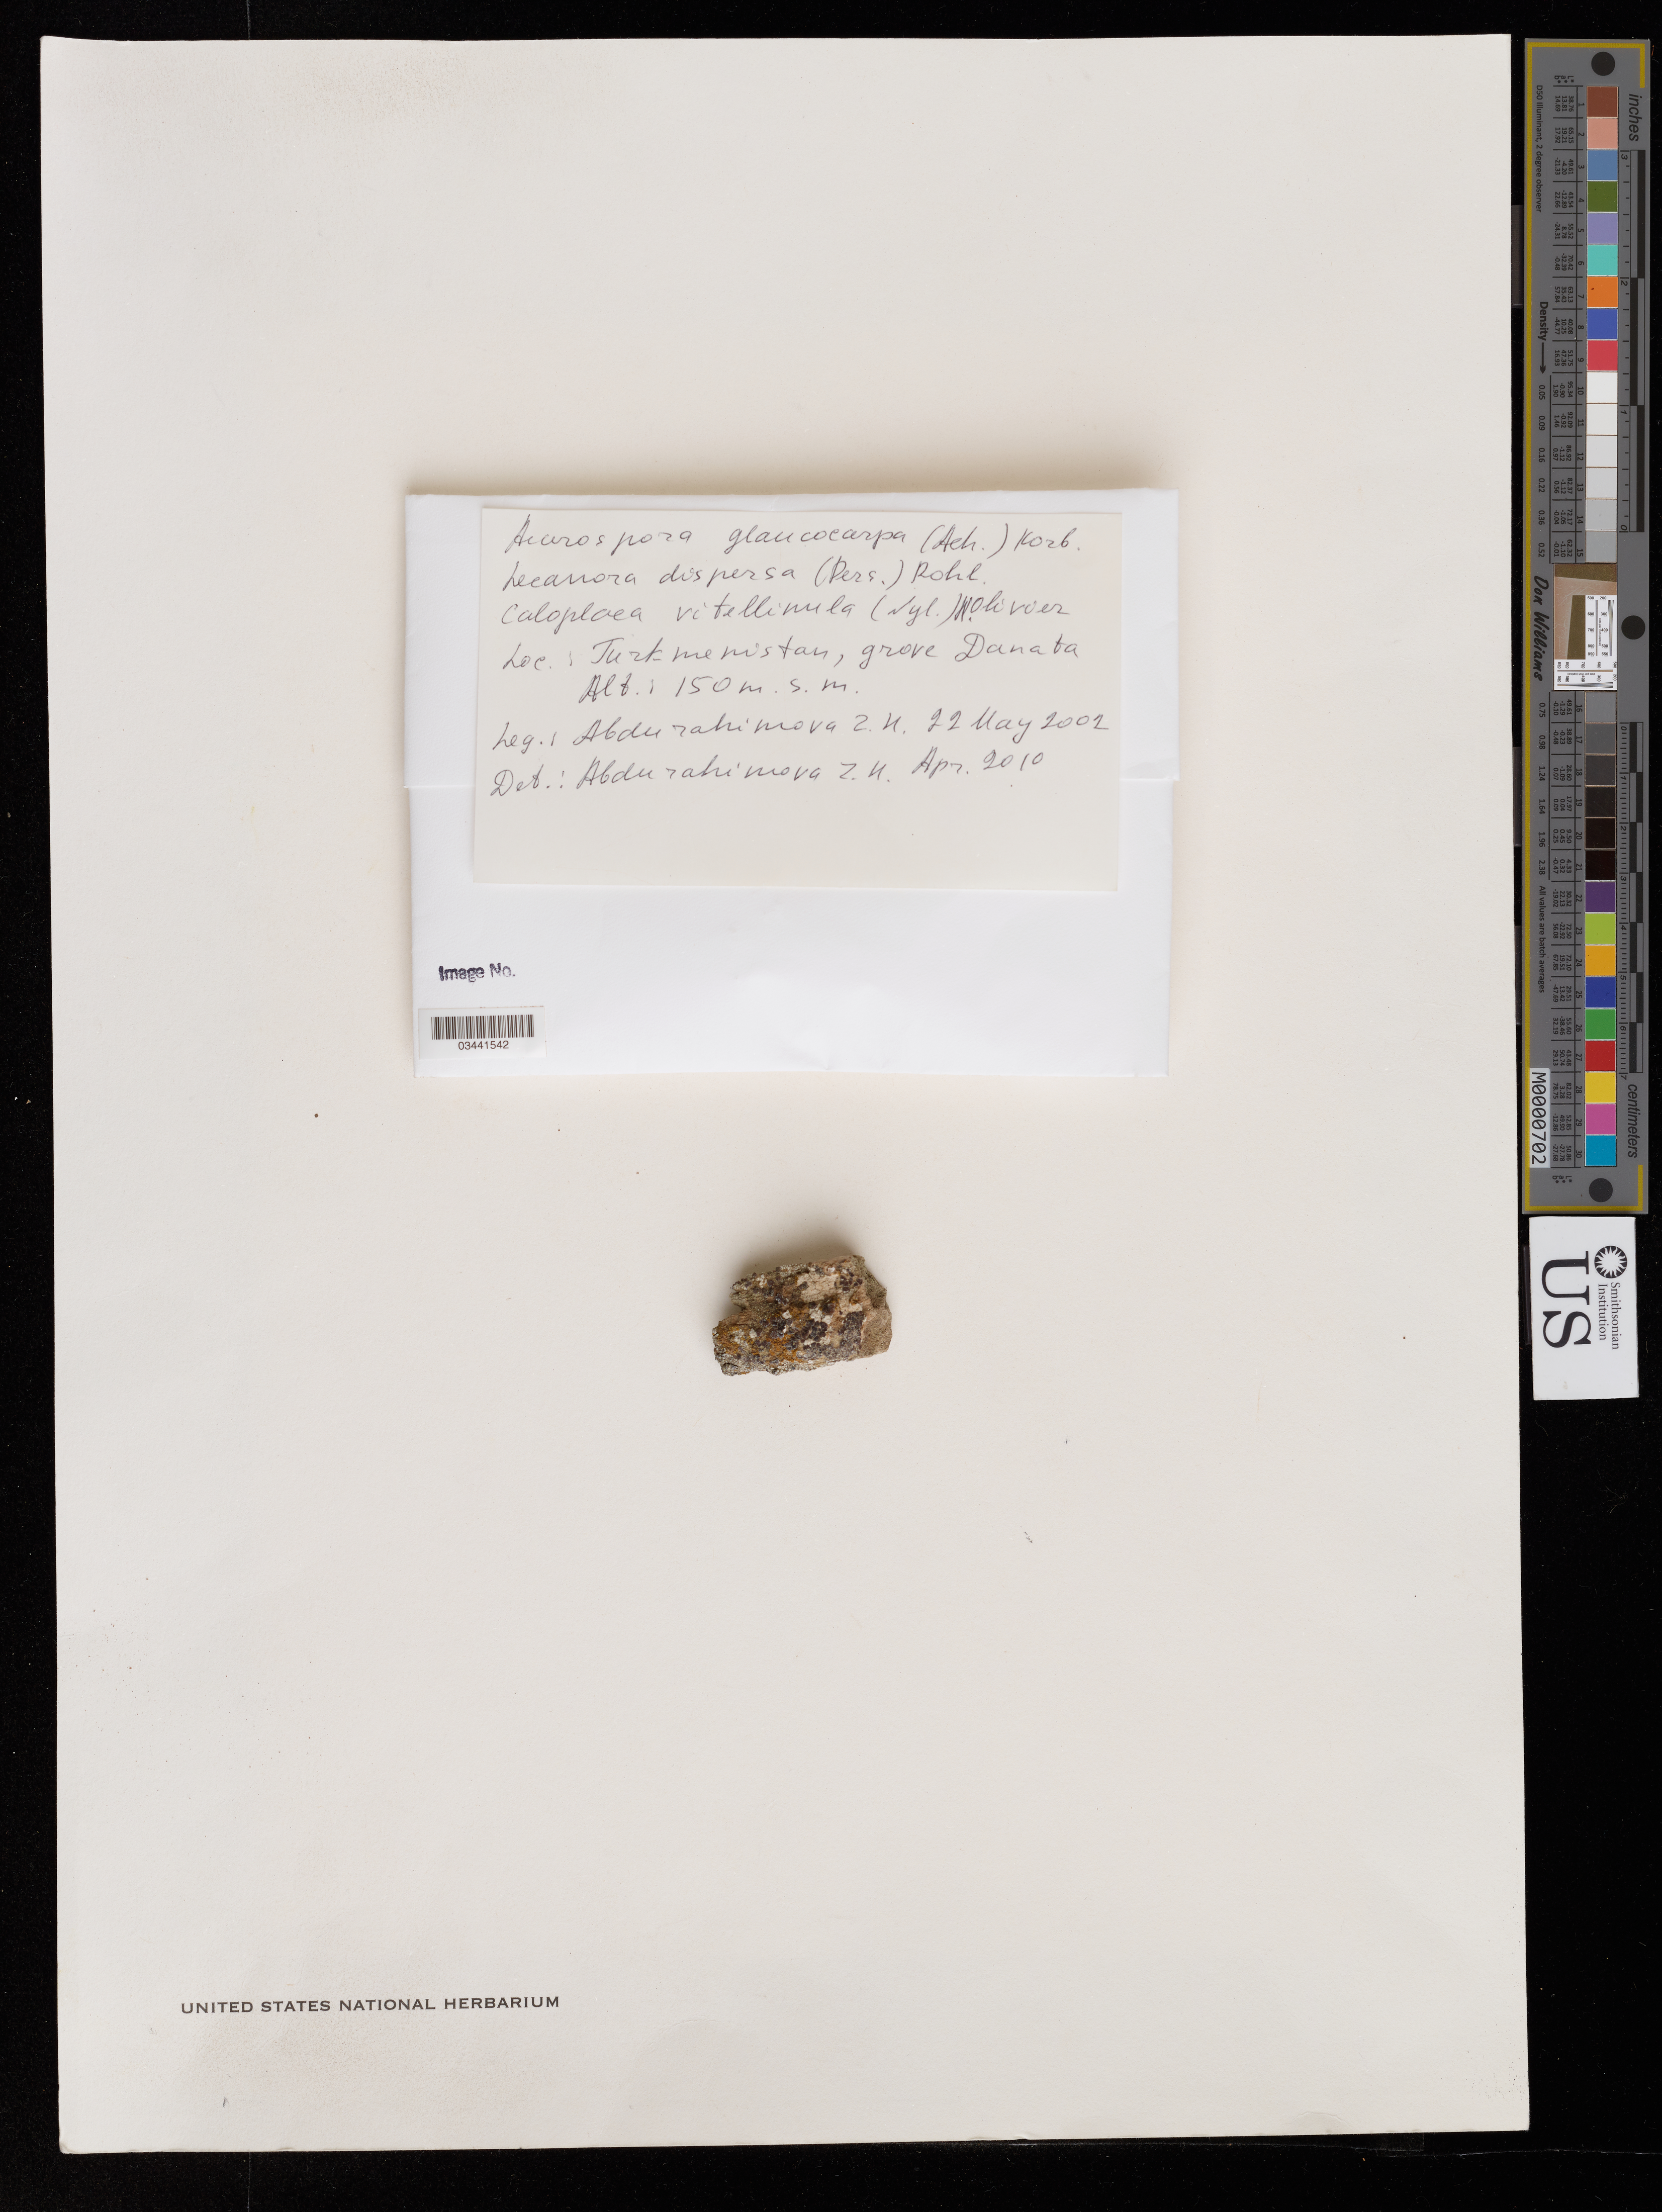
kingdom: Fungi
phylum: Ascomycota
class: Lecanoromycetes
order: Acarosporales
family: Acarosporaceae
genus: Acarospora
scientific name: Acarospora glaucocarpa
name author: (Ach.) Arnold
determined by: Lichen Identifications Updating Project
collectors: Z. H. Abdurahimova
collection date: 2002-05-22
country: Turkmenistan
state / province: Balkan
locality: grove Danata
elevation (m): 150